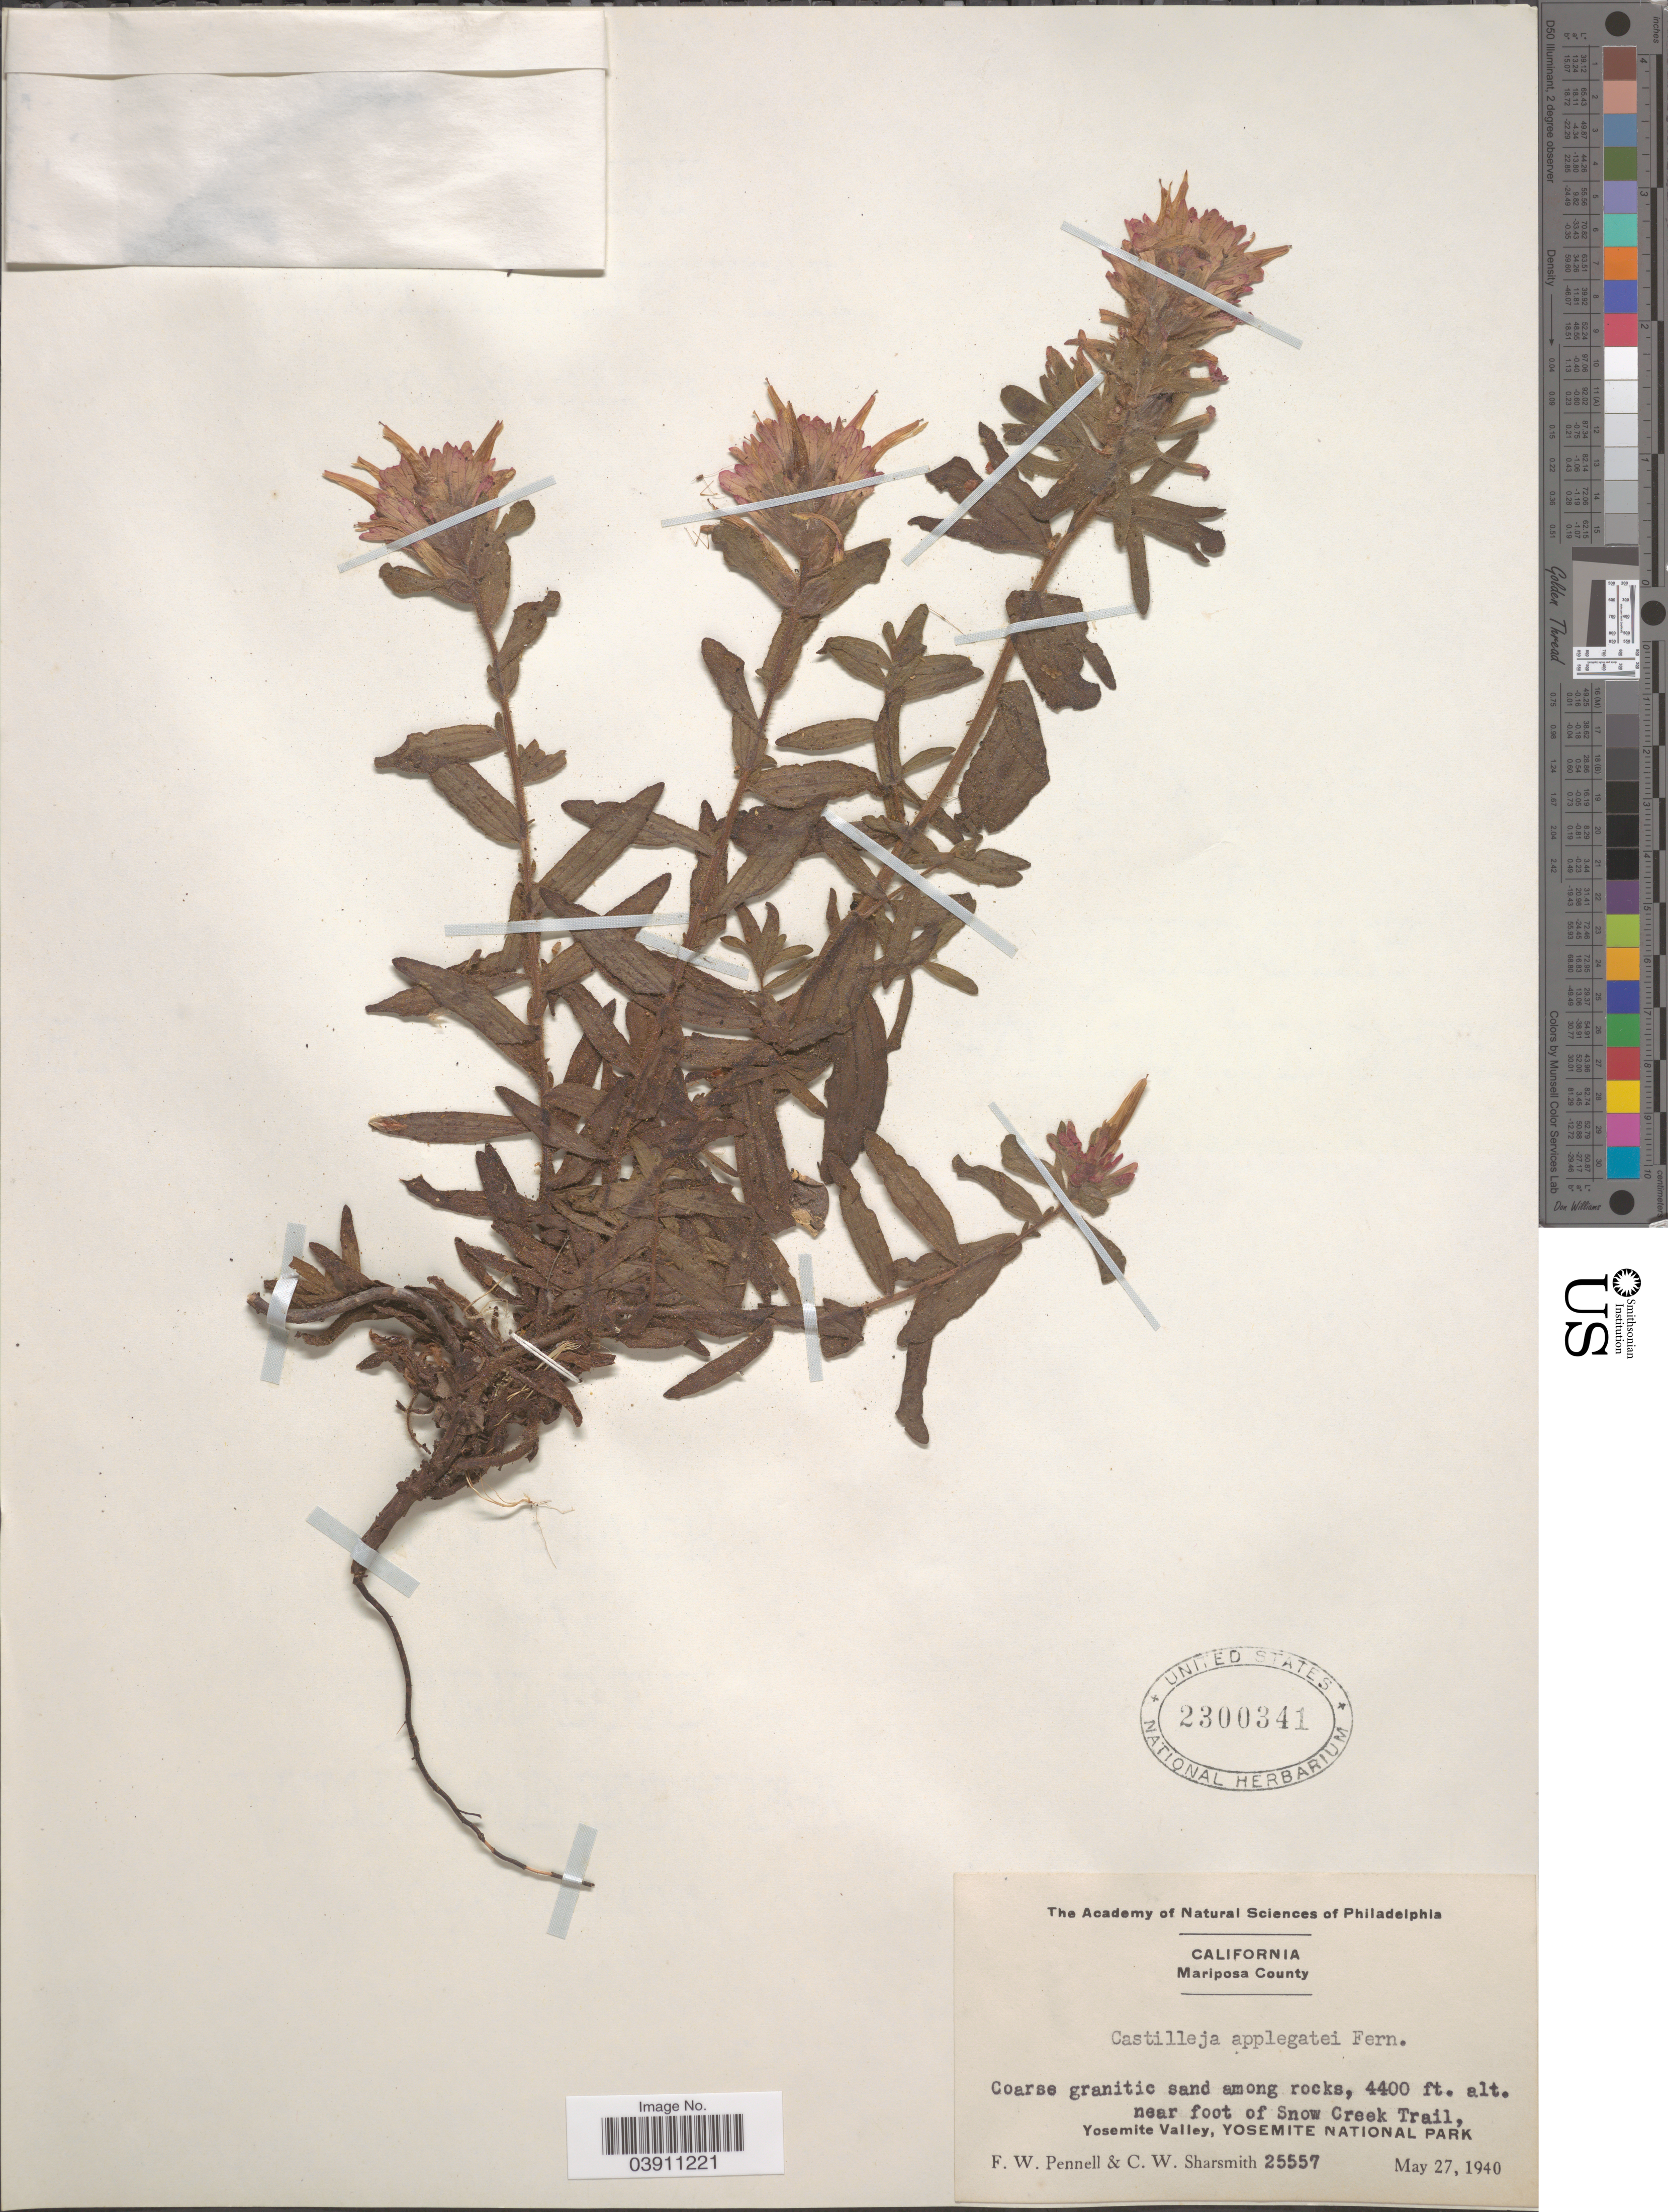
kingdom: Plantae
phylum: Tracheophyta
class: Magnoliopsida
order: Lamiales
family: Orobanchaceae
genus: Castilleja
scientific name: Castilleja applegatei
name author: Fernald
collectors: F. W. Pennell & C. Sharsmith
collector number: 25557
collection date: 1940-05-27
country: United States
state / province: California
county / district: Mariposa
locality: Mariposa County. Coarse granitic sand among rocks, near foot of Snow Creek Trail, Yosemite Valley, Yosemite National Park.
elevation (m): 1341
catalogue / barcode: US 2300341